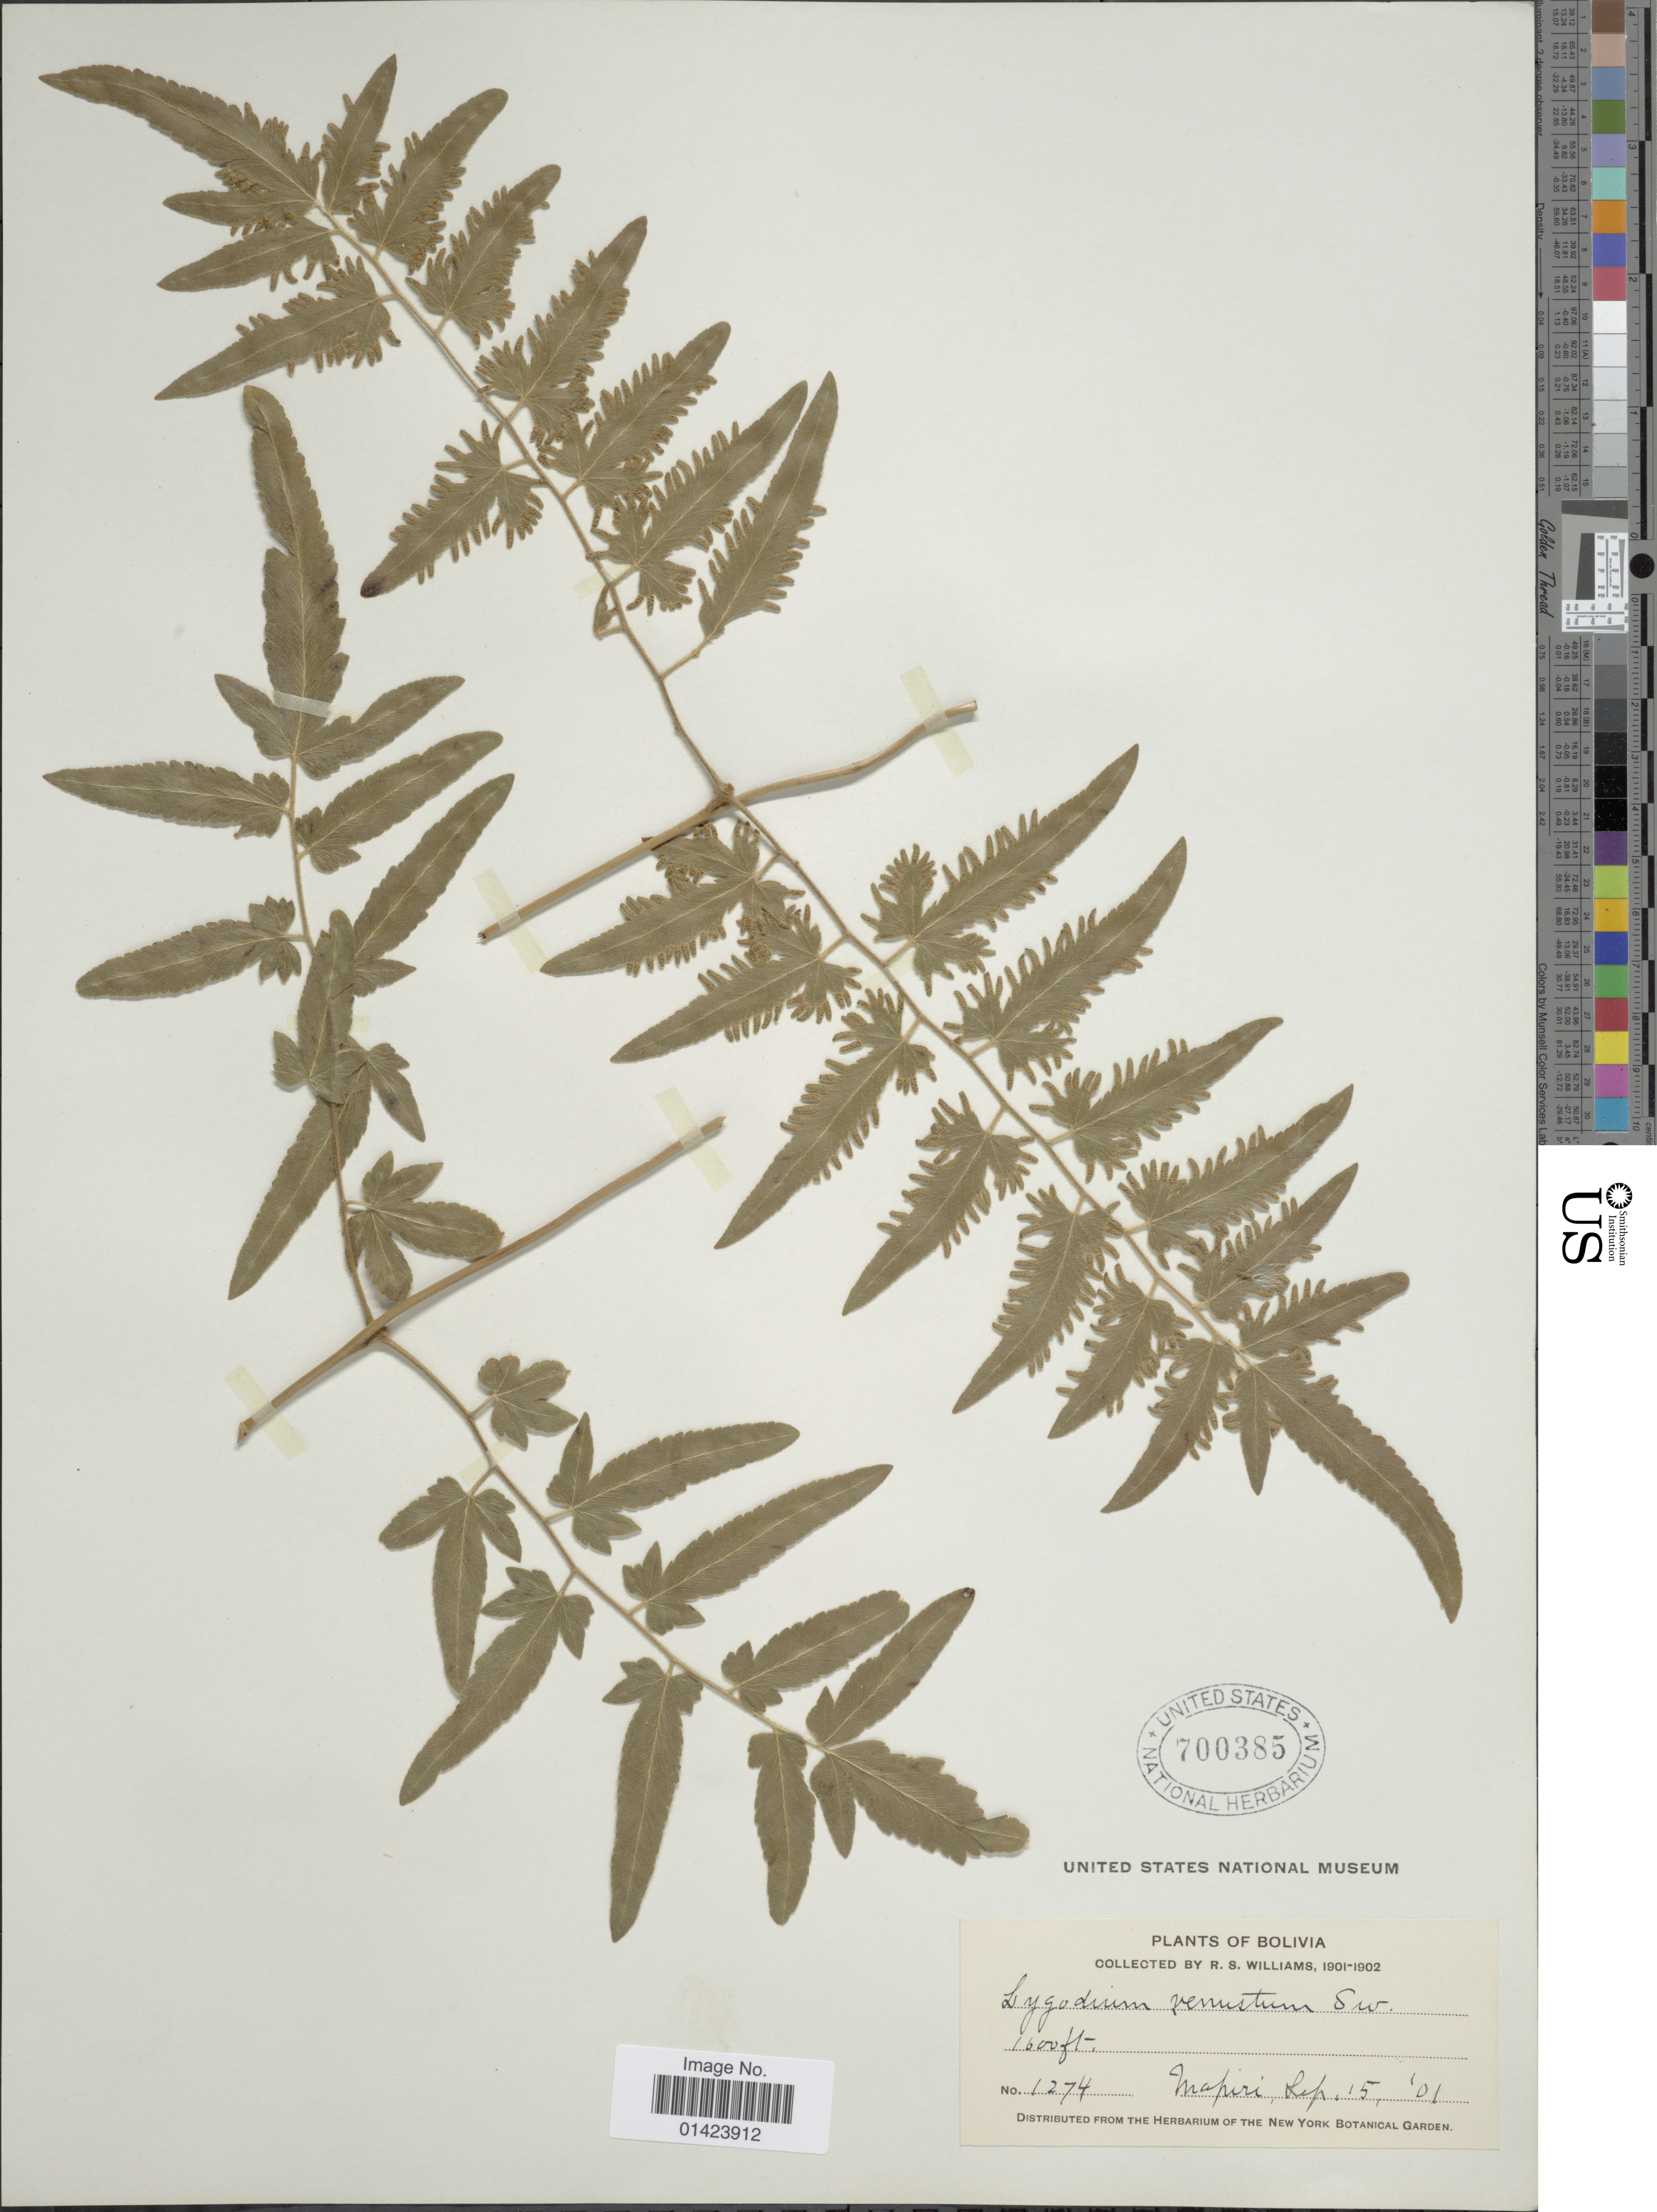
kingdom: Plantae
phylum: Tracheophyta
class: Polypodiopsida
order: Schizaeales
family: Lygodiaceae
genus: Lygodium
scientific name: Lygodium venustum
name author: Sw.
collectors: R. S. Williams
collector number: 1274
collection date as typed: Sep. 15, '01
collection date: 1901-09-15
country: Bolivia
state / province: La Páz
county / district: Larecaja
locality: Mapiri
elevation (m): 488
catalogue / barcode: US 700385